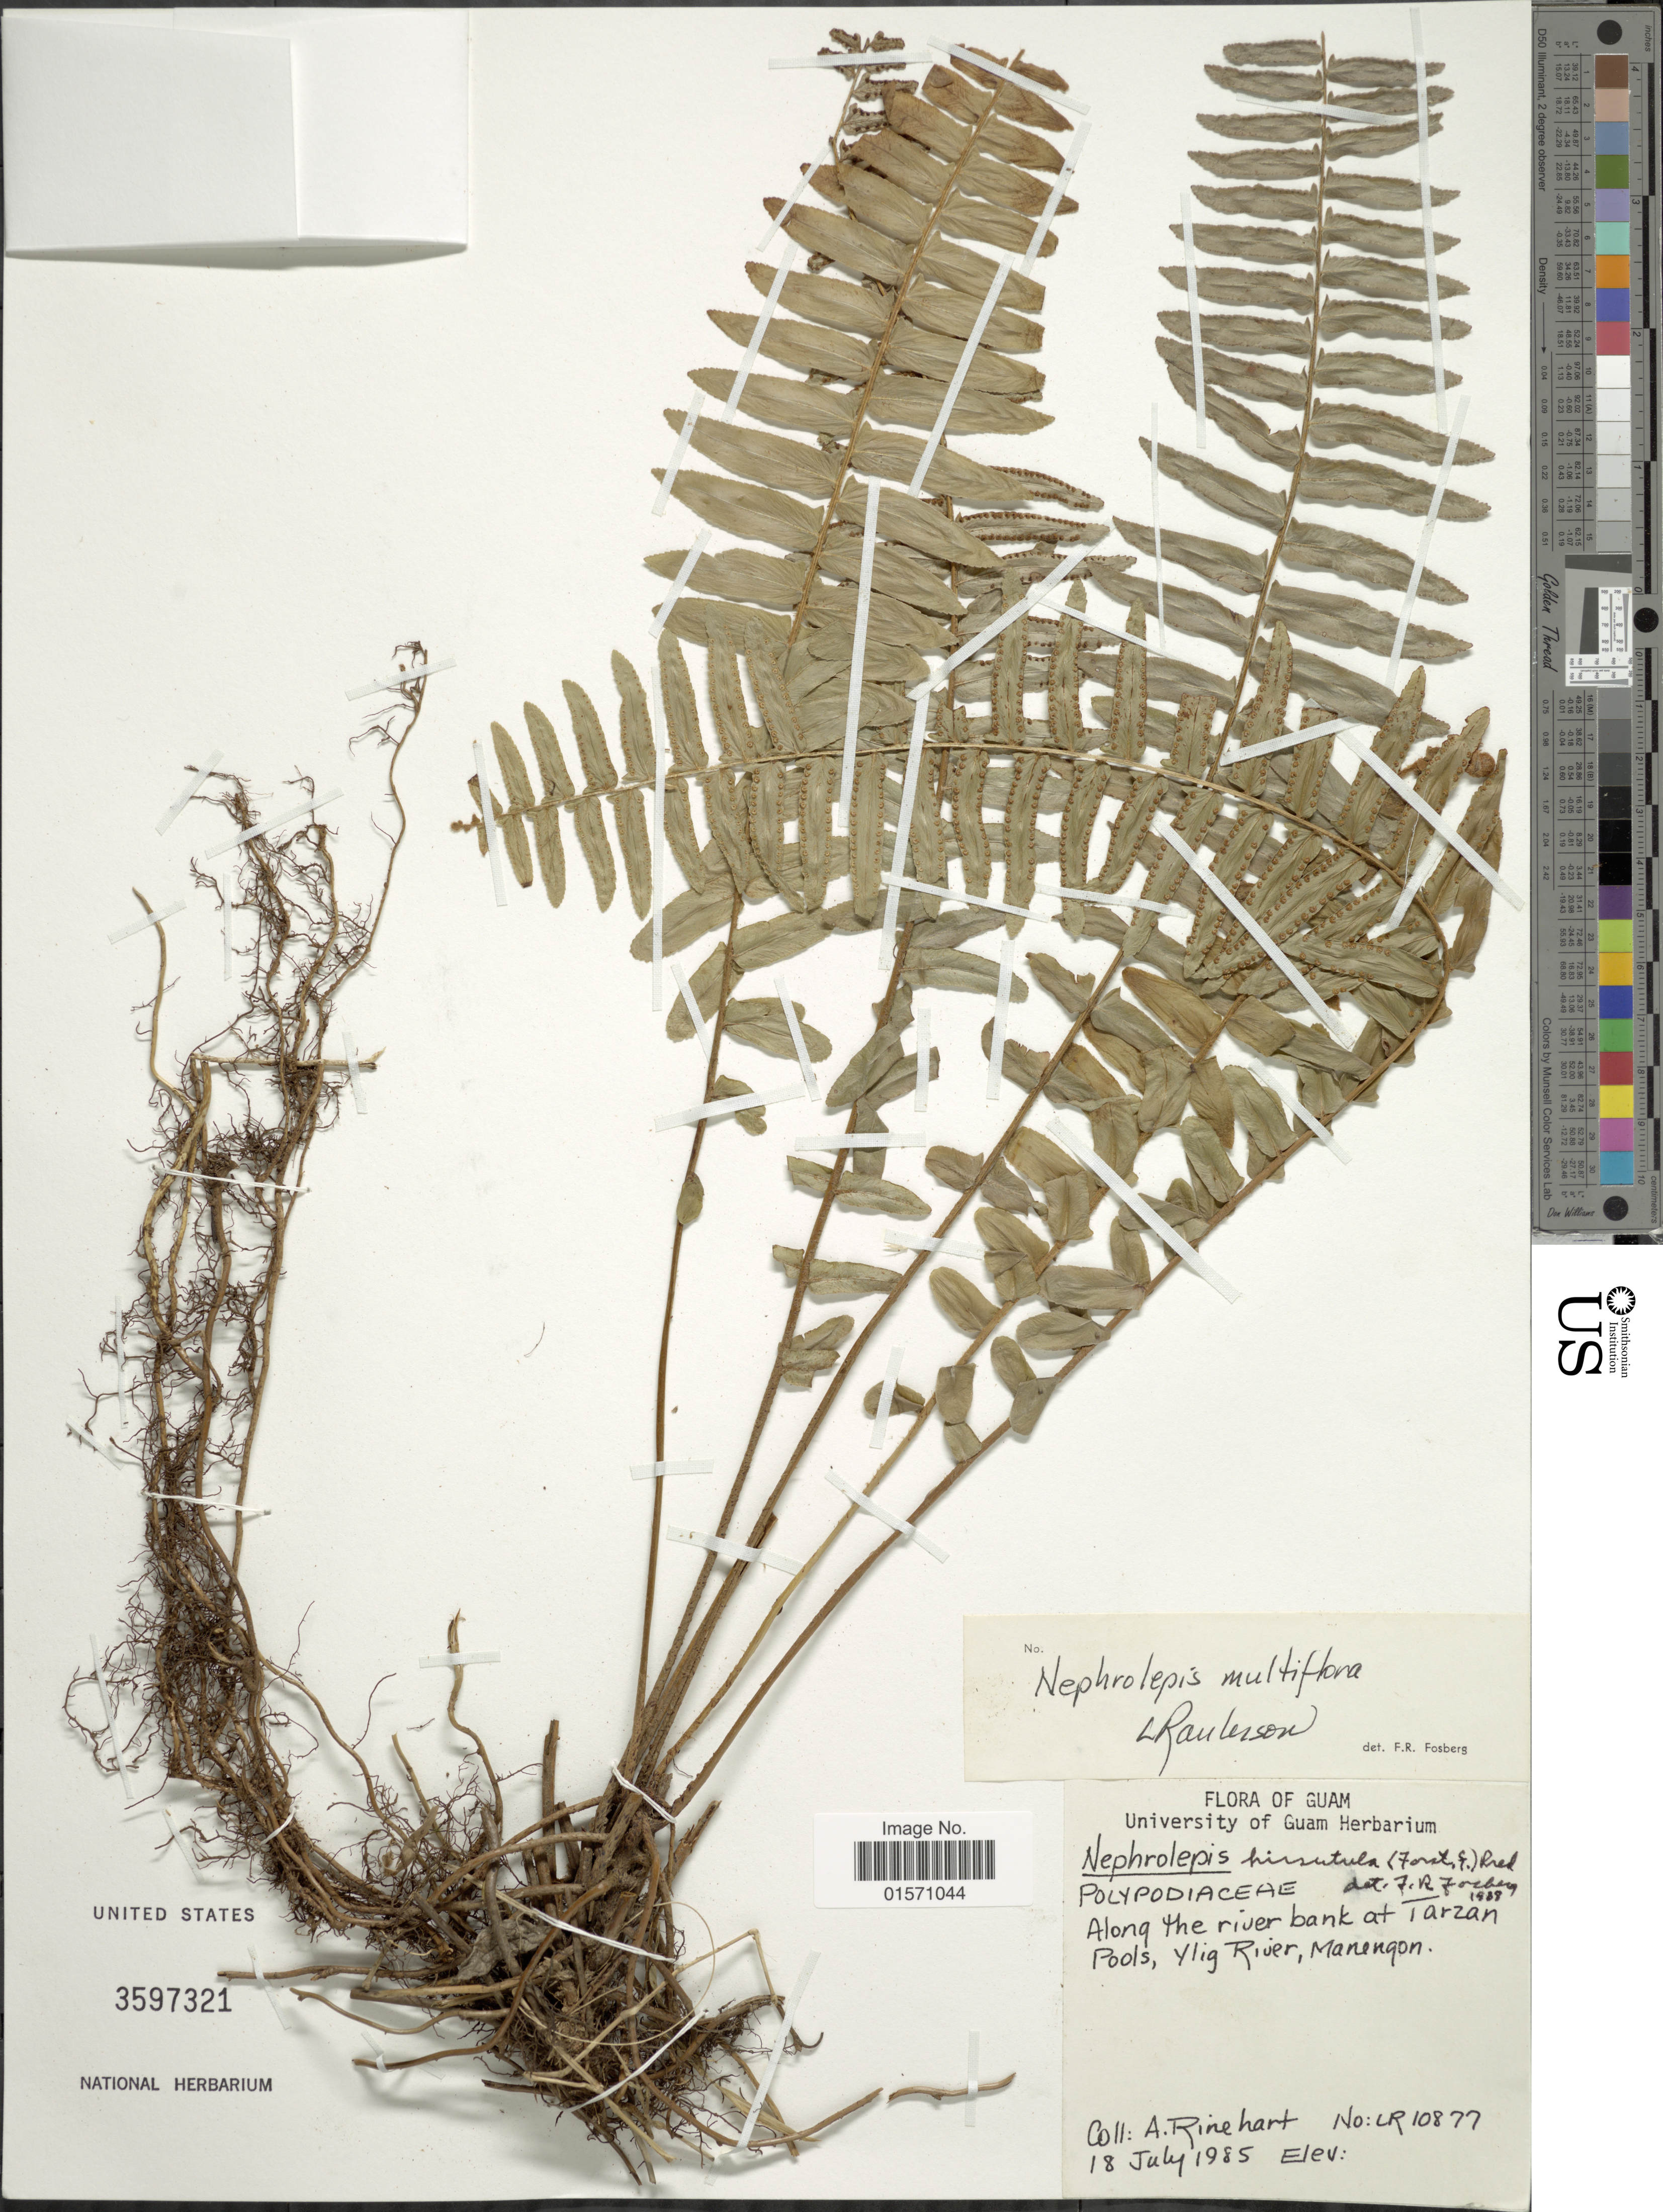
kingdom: Plantae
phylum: Tracheophyta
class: Polypodiopsida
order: Polypodiales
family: Nephrolepidaceae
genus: Nephrolepis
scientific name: Nephrolepis multiflora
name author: (Roxb.) F.M. Jarrett ex C.V. Morton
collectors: A. Rinehart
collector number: LR 10877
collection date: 1985-07-18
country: Guam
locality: Along the riverbank at Tarzan Pools, Ylig River, Manengon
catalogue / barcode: US 3597321